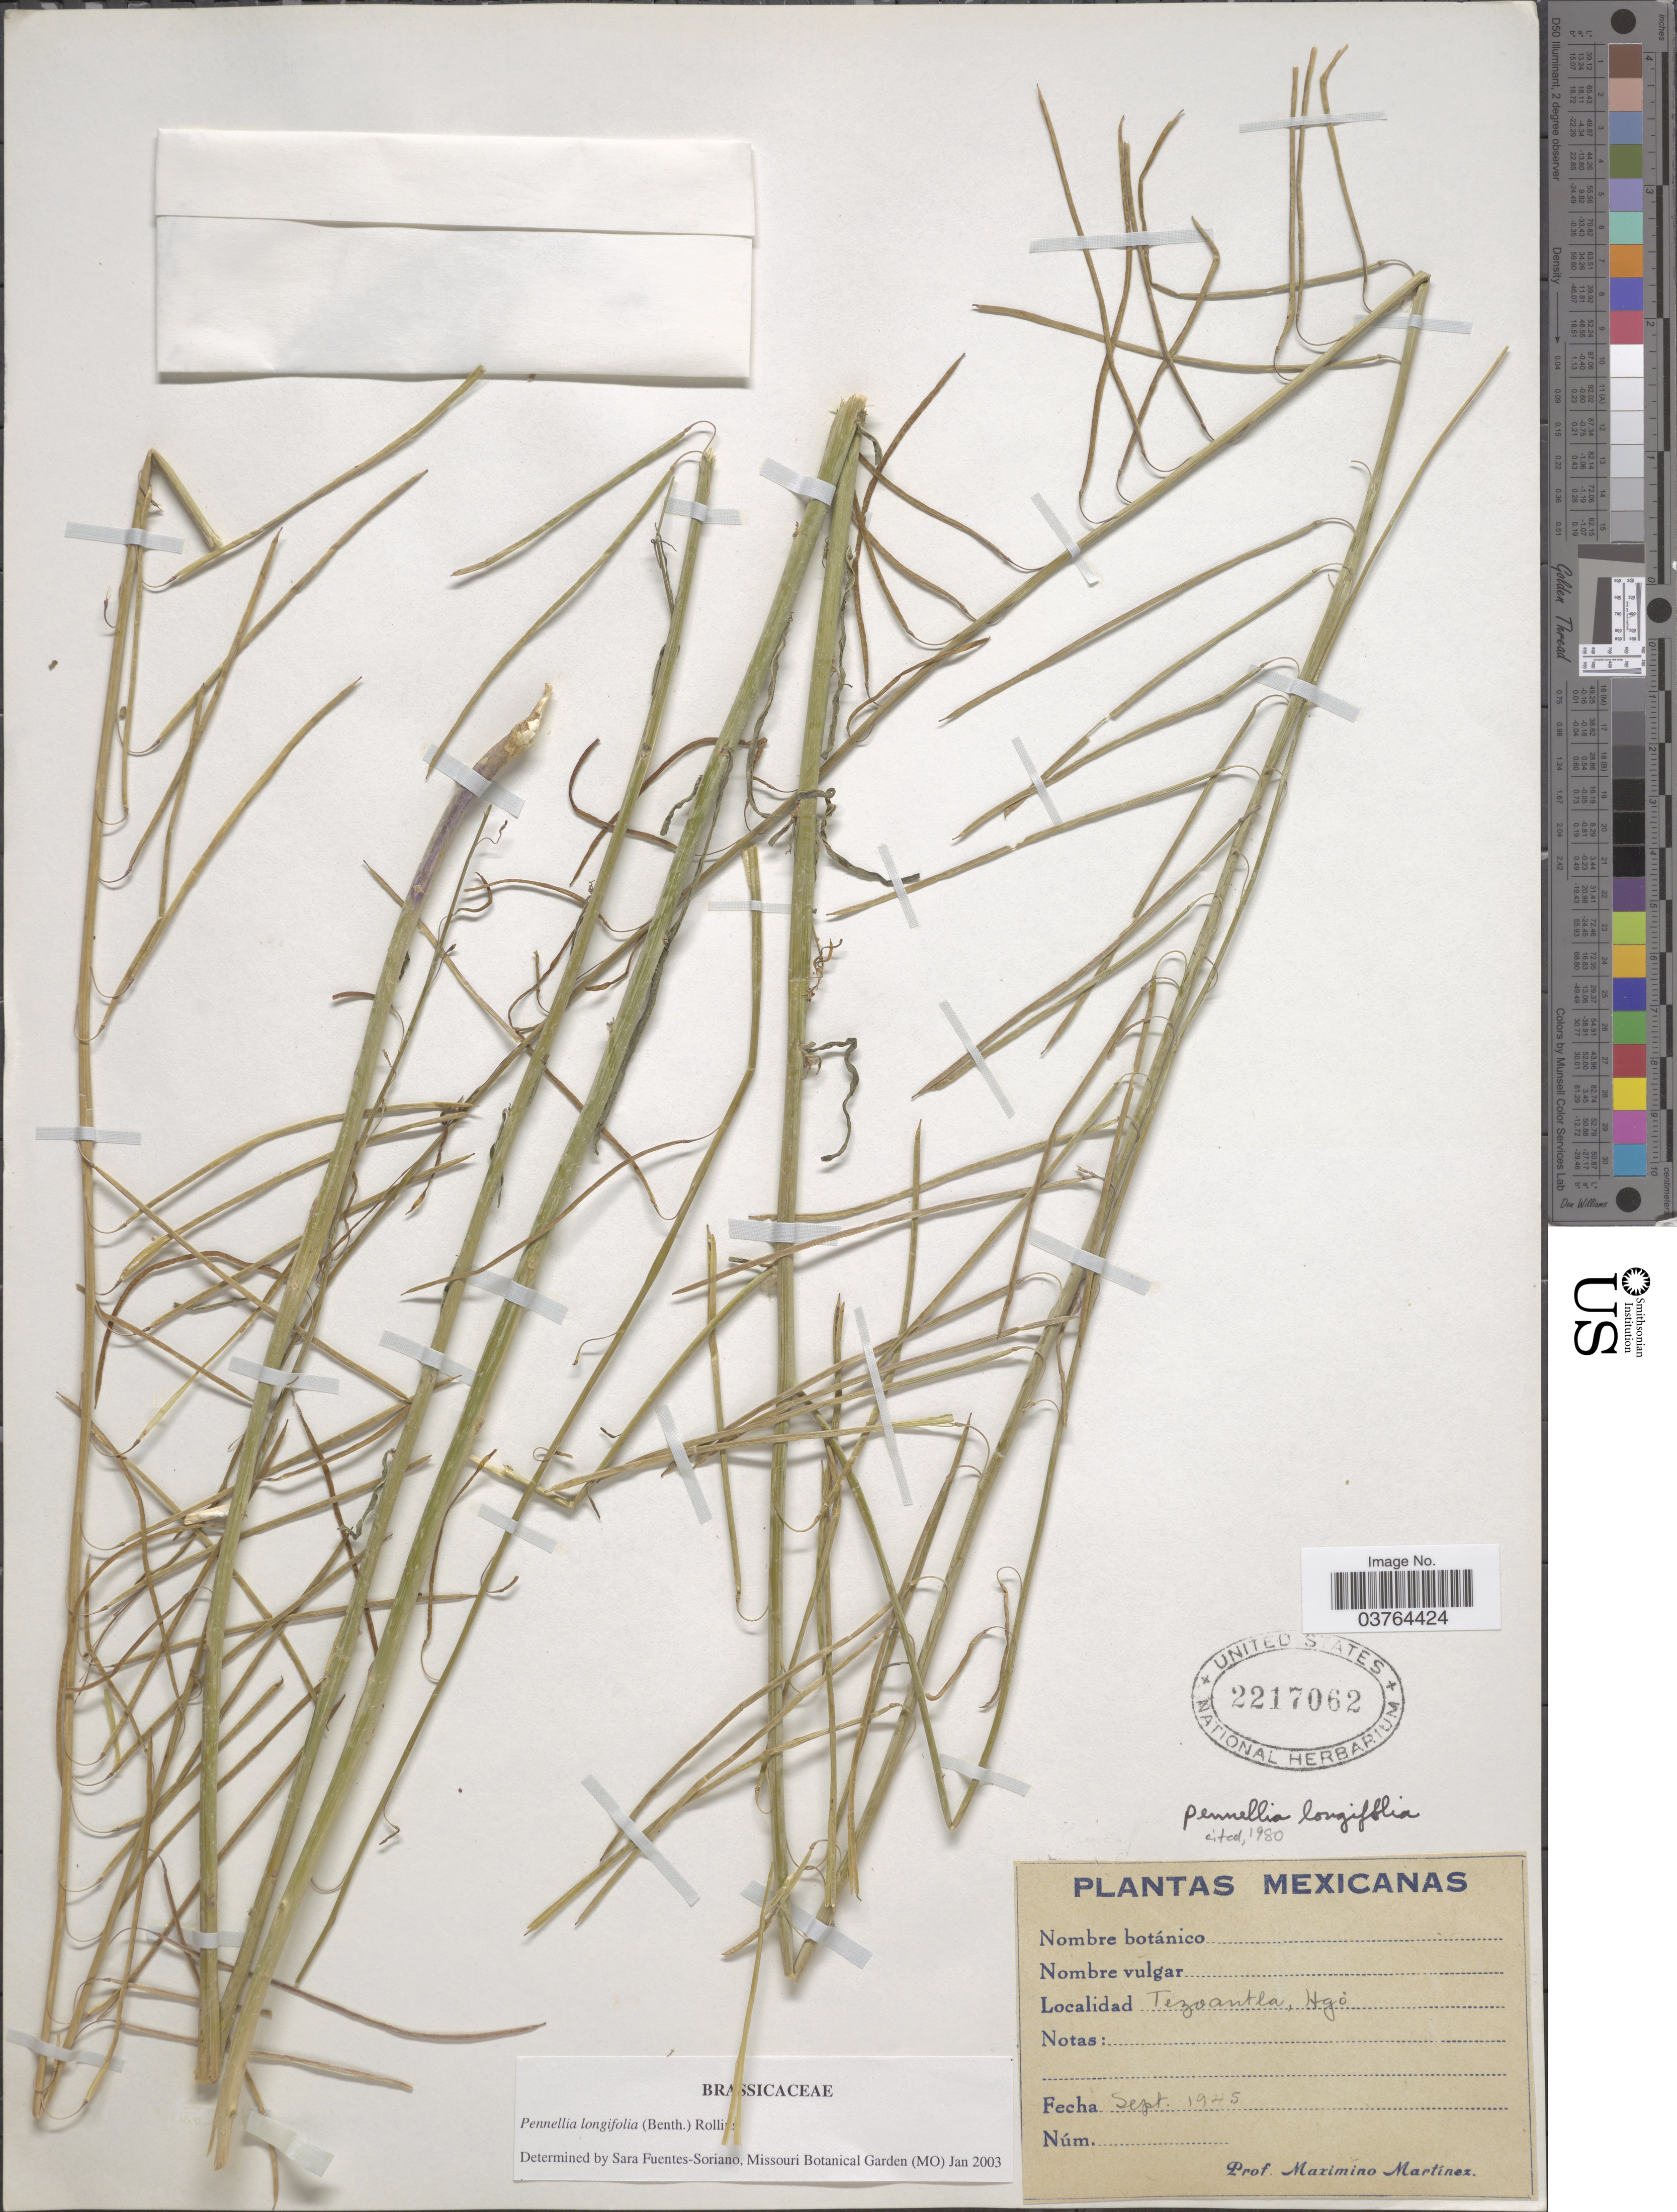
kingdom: Plantae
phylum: Tracheophyta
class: Magnoliopsida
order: Brassicales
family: Brassicaceae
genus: Pennellia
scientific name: Pennellia longifolia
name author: (Benth.) Rollins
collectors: M. Martínez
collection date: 1945-09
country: Mexico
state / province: Hidalgo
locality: Tezoantla.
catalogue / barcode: US 2217062